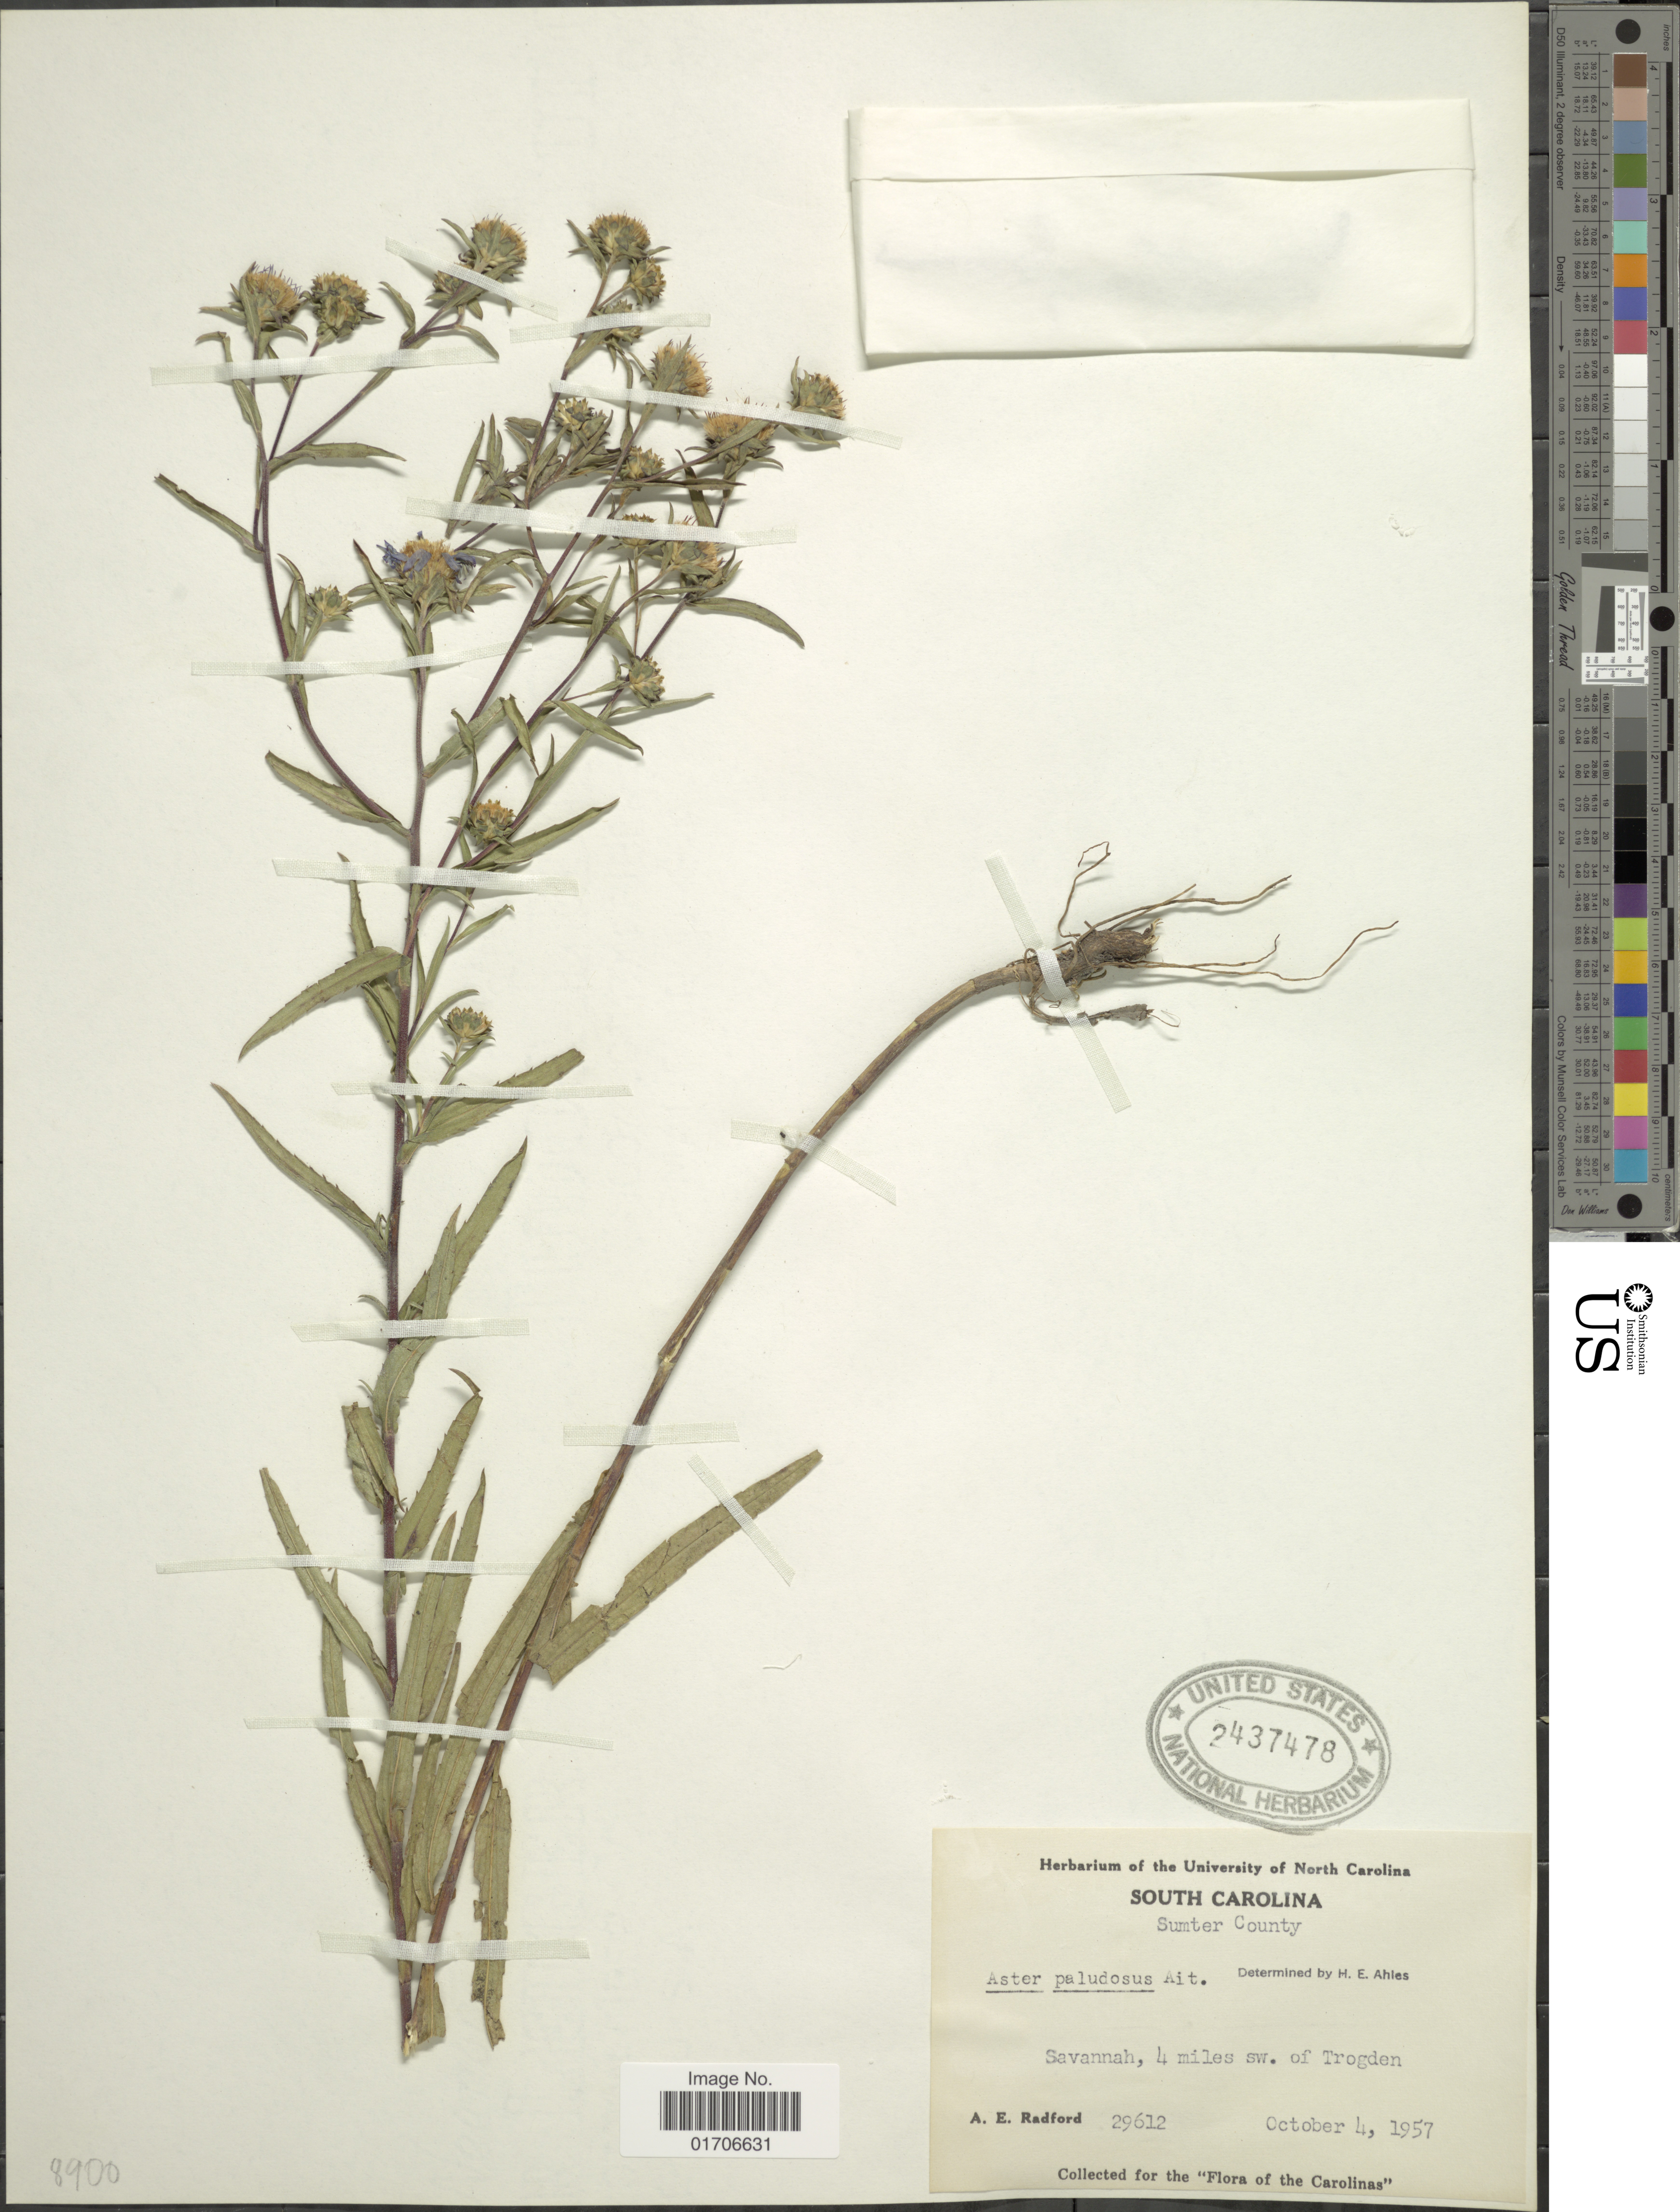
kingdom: Plantae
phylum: Tracheophyta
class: Magnoliopsida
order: Asterales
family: Asteraceae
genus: Eurybia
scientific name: Eurybia paludosa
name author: (Aiton) G.L. Nesom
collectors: A. E. Radford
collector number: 29612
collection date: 1957-10-04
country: United States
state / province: South Carolina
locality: Sumter County. Savannah, 4 miles sw. of Trogden.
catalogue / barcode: US 2437478